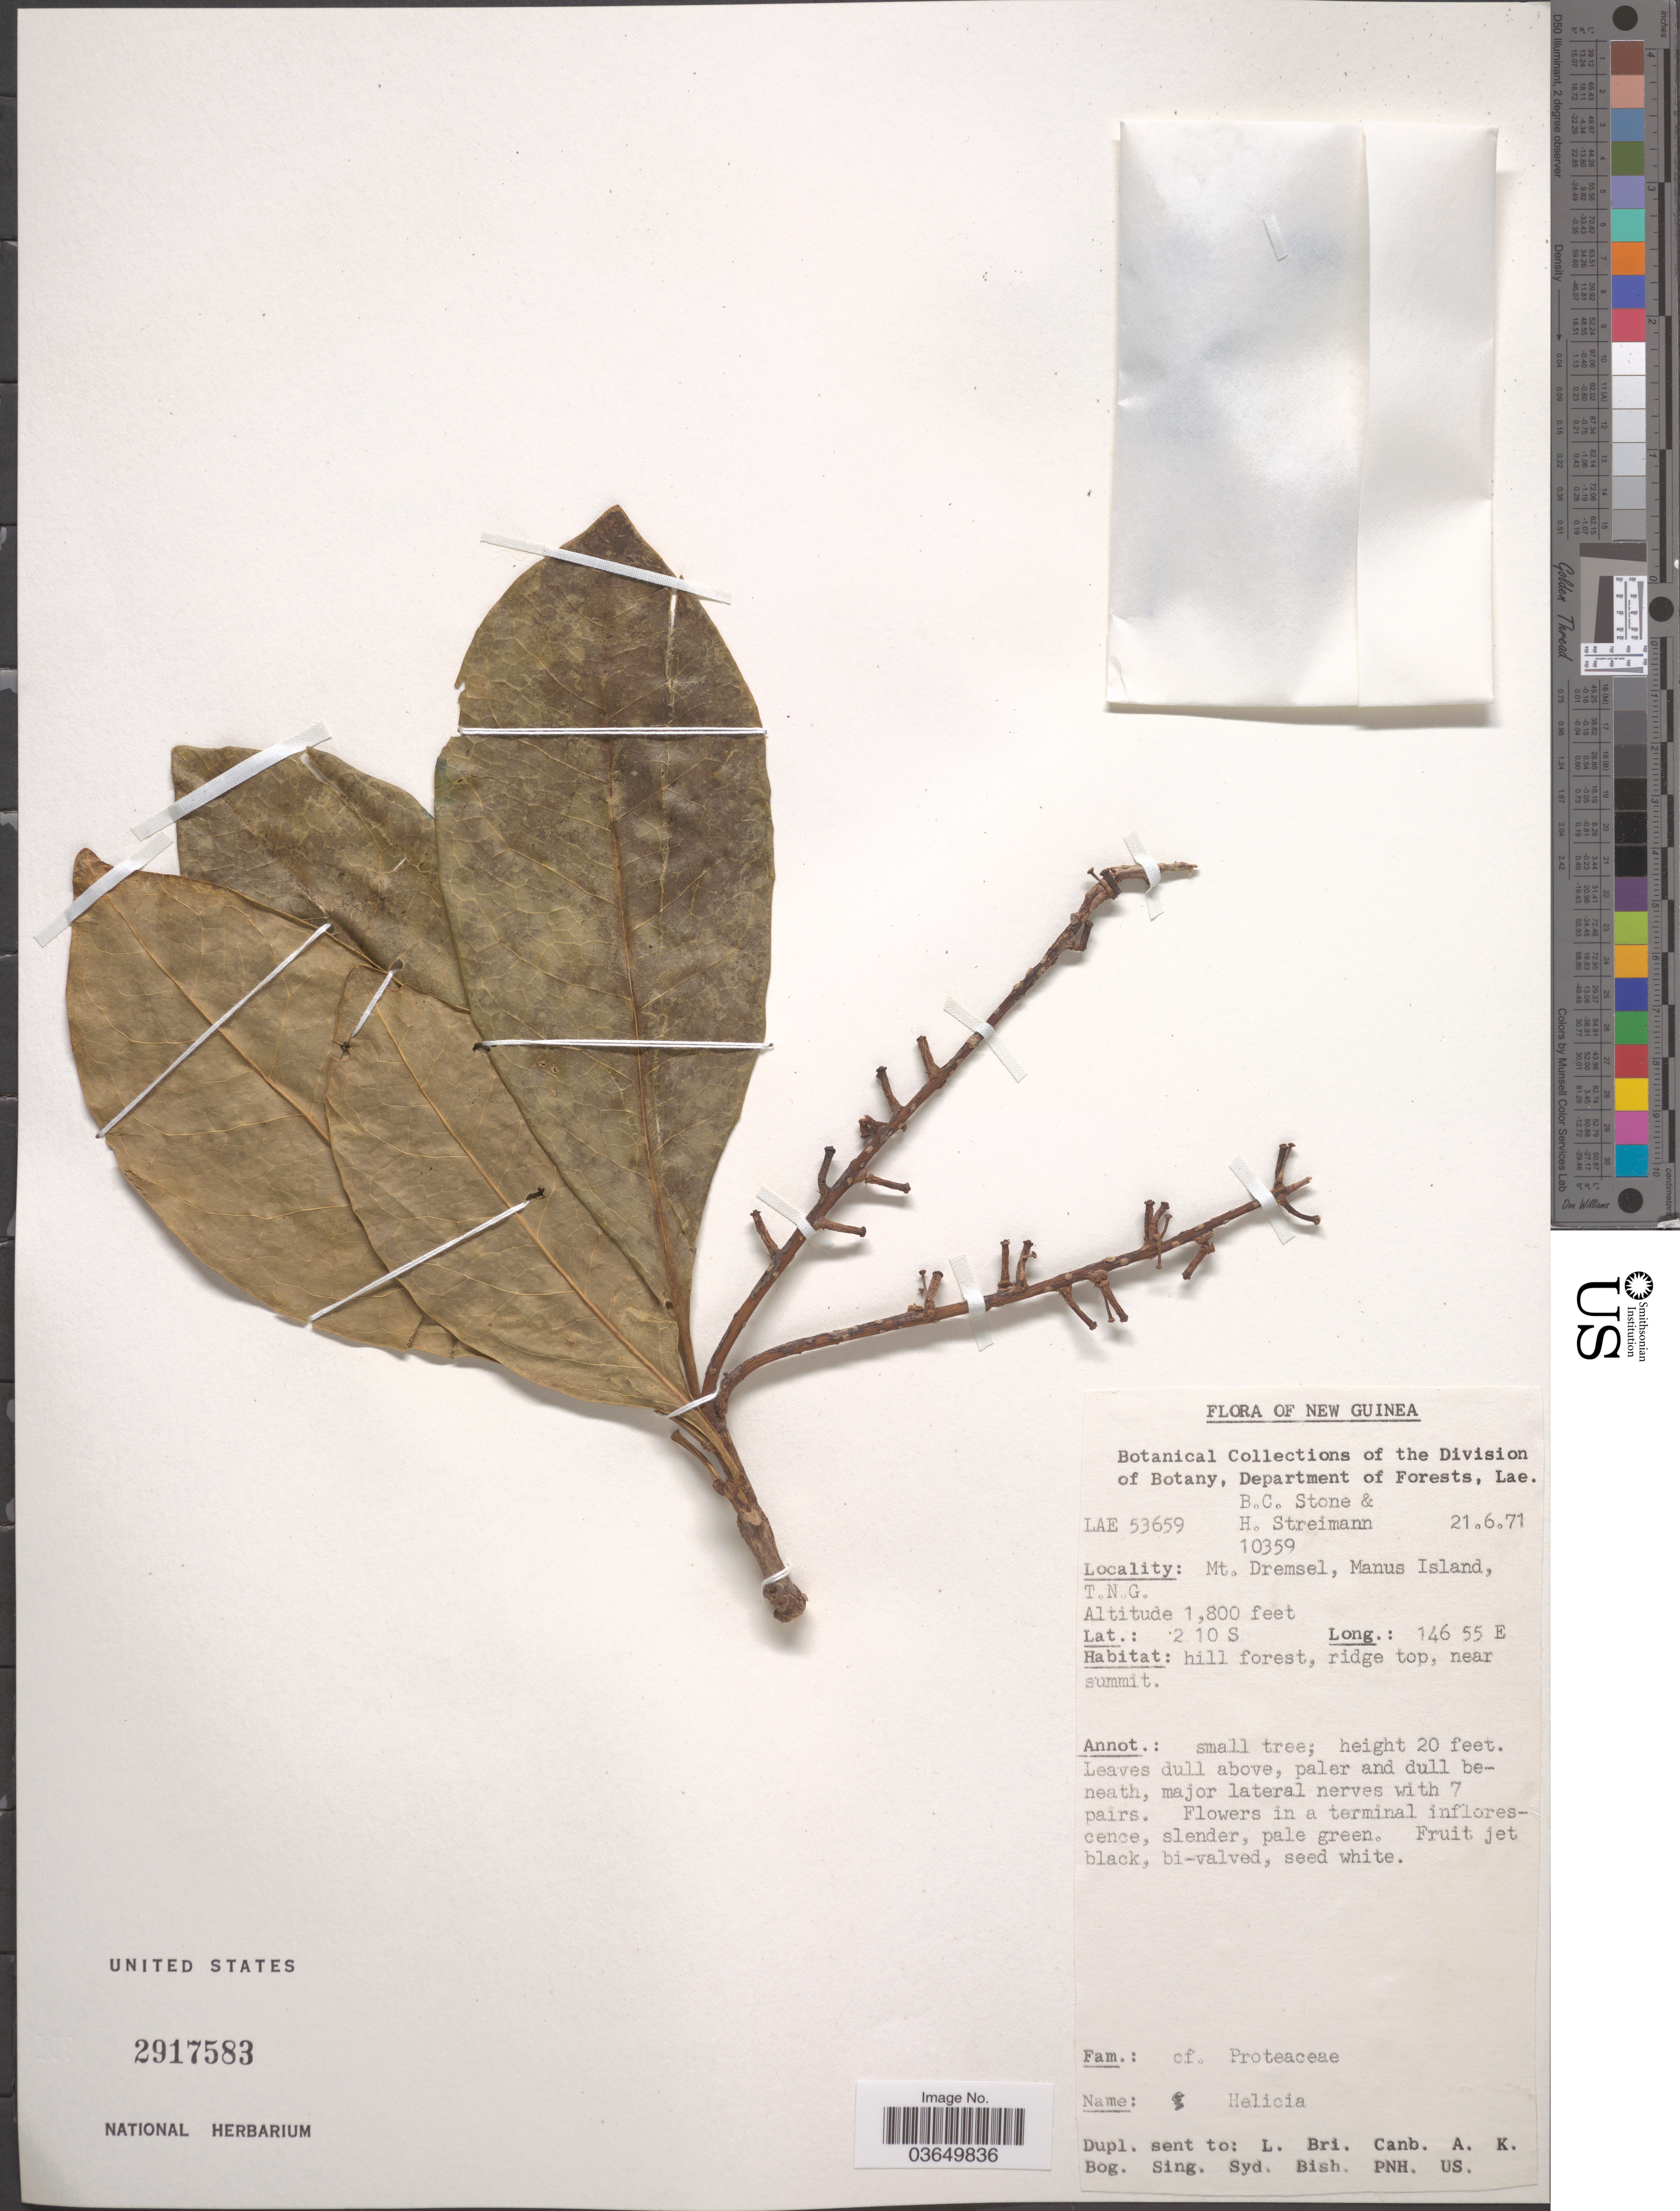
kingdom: Plantae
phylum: Tracheophyta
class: Magnoliopsida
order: Proteales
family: Proteaceae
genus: Helicia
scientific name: Helicia sp.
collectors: B. C. Stone & H. Streimann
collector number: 10359/LAE 53659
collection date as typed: Transcribed d/m/y: 21/6/71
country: Papua New Guinea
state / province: Manus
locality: New Guinea. Mt. Dremsel, Manus Island, T.N.G.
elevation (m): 549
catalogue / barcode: US 2917583